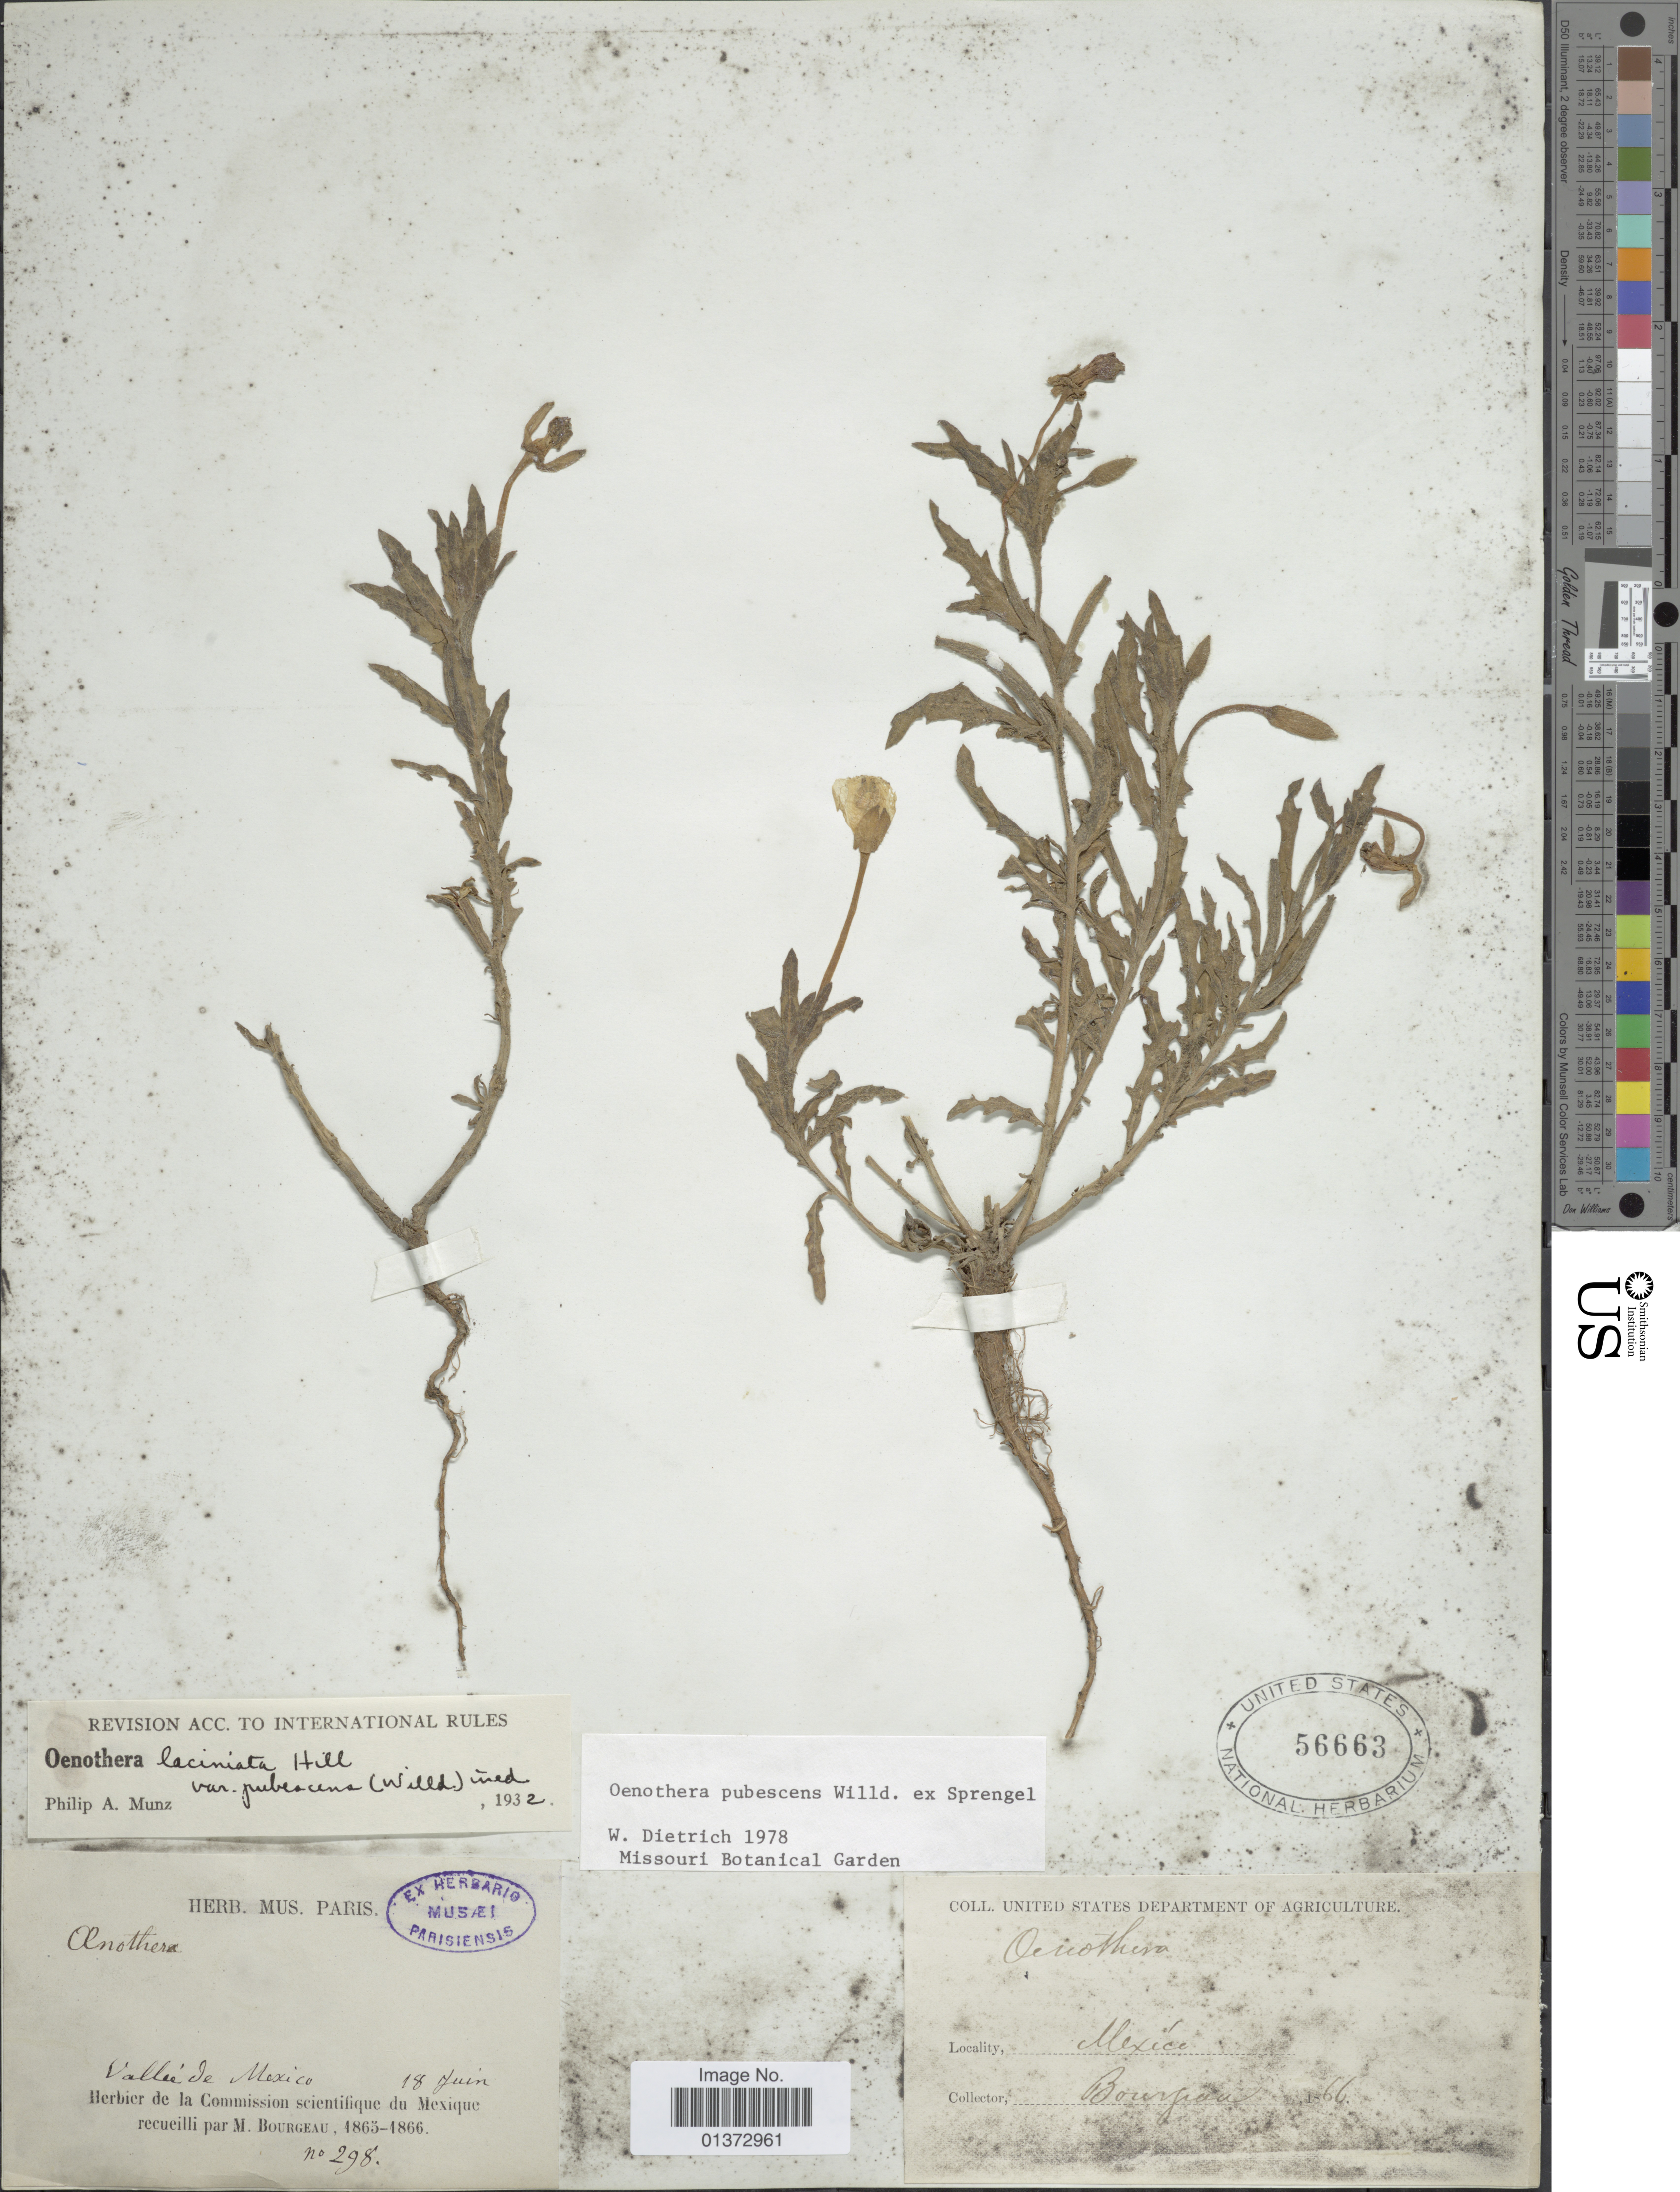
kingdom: Plantae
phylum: Tracheophyta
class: Magnoliopsida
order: Myrtales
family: Onagraceae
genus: Oenothera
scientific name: Oenothera pubescens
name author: Willd. ex Spreng.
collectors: M. Bourgeau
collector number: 298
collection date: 1865-06-18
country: Mexico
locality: Vallée de Mexico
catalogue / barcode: US 56663